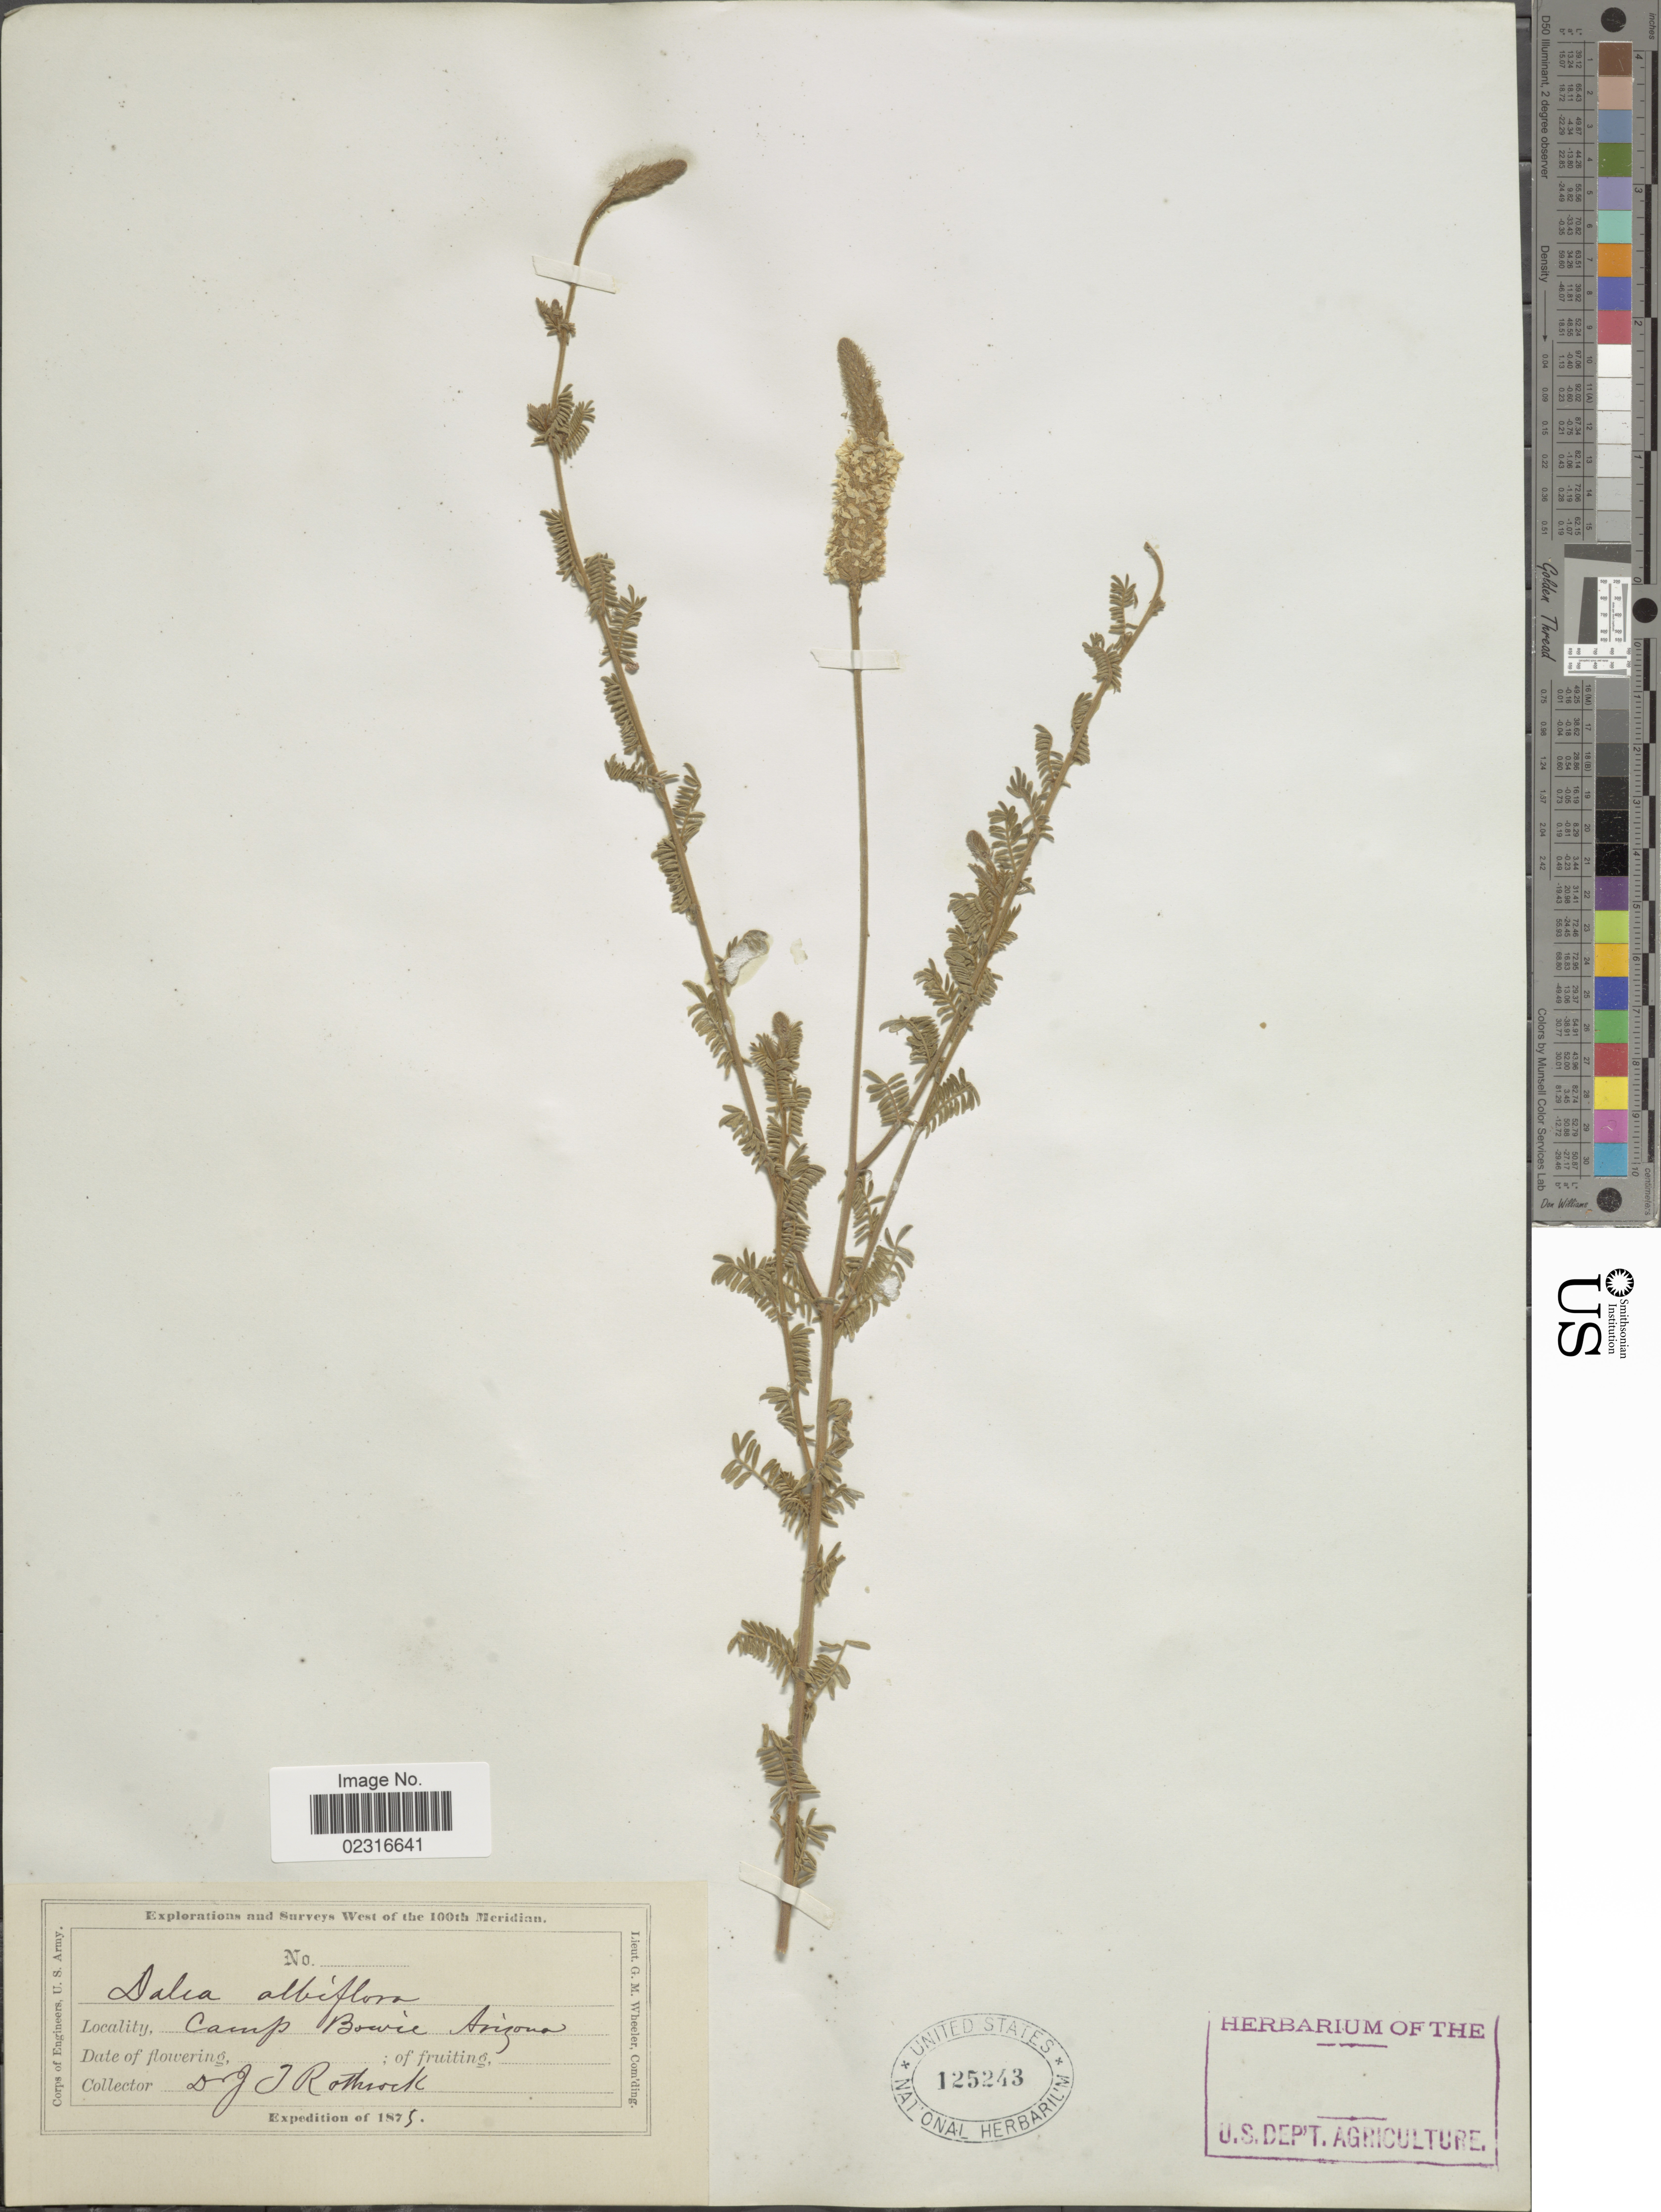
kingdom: Plantae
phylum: Tracheophyta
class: Magnoliopsida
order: Fabales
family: Fabaceae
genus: Dalea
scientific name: Dalea albiflora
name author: A. Gray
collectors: G. Rothrock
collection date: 1875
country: United States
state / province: Arizona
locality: Camp Bowie. west of the 100th Meridian.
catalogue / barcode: US 125243